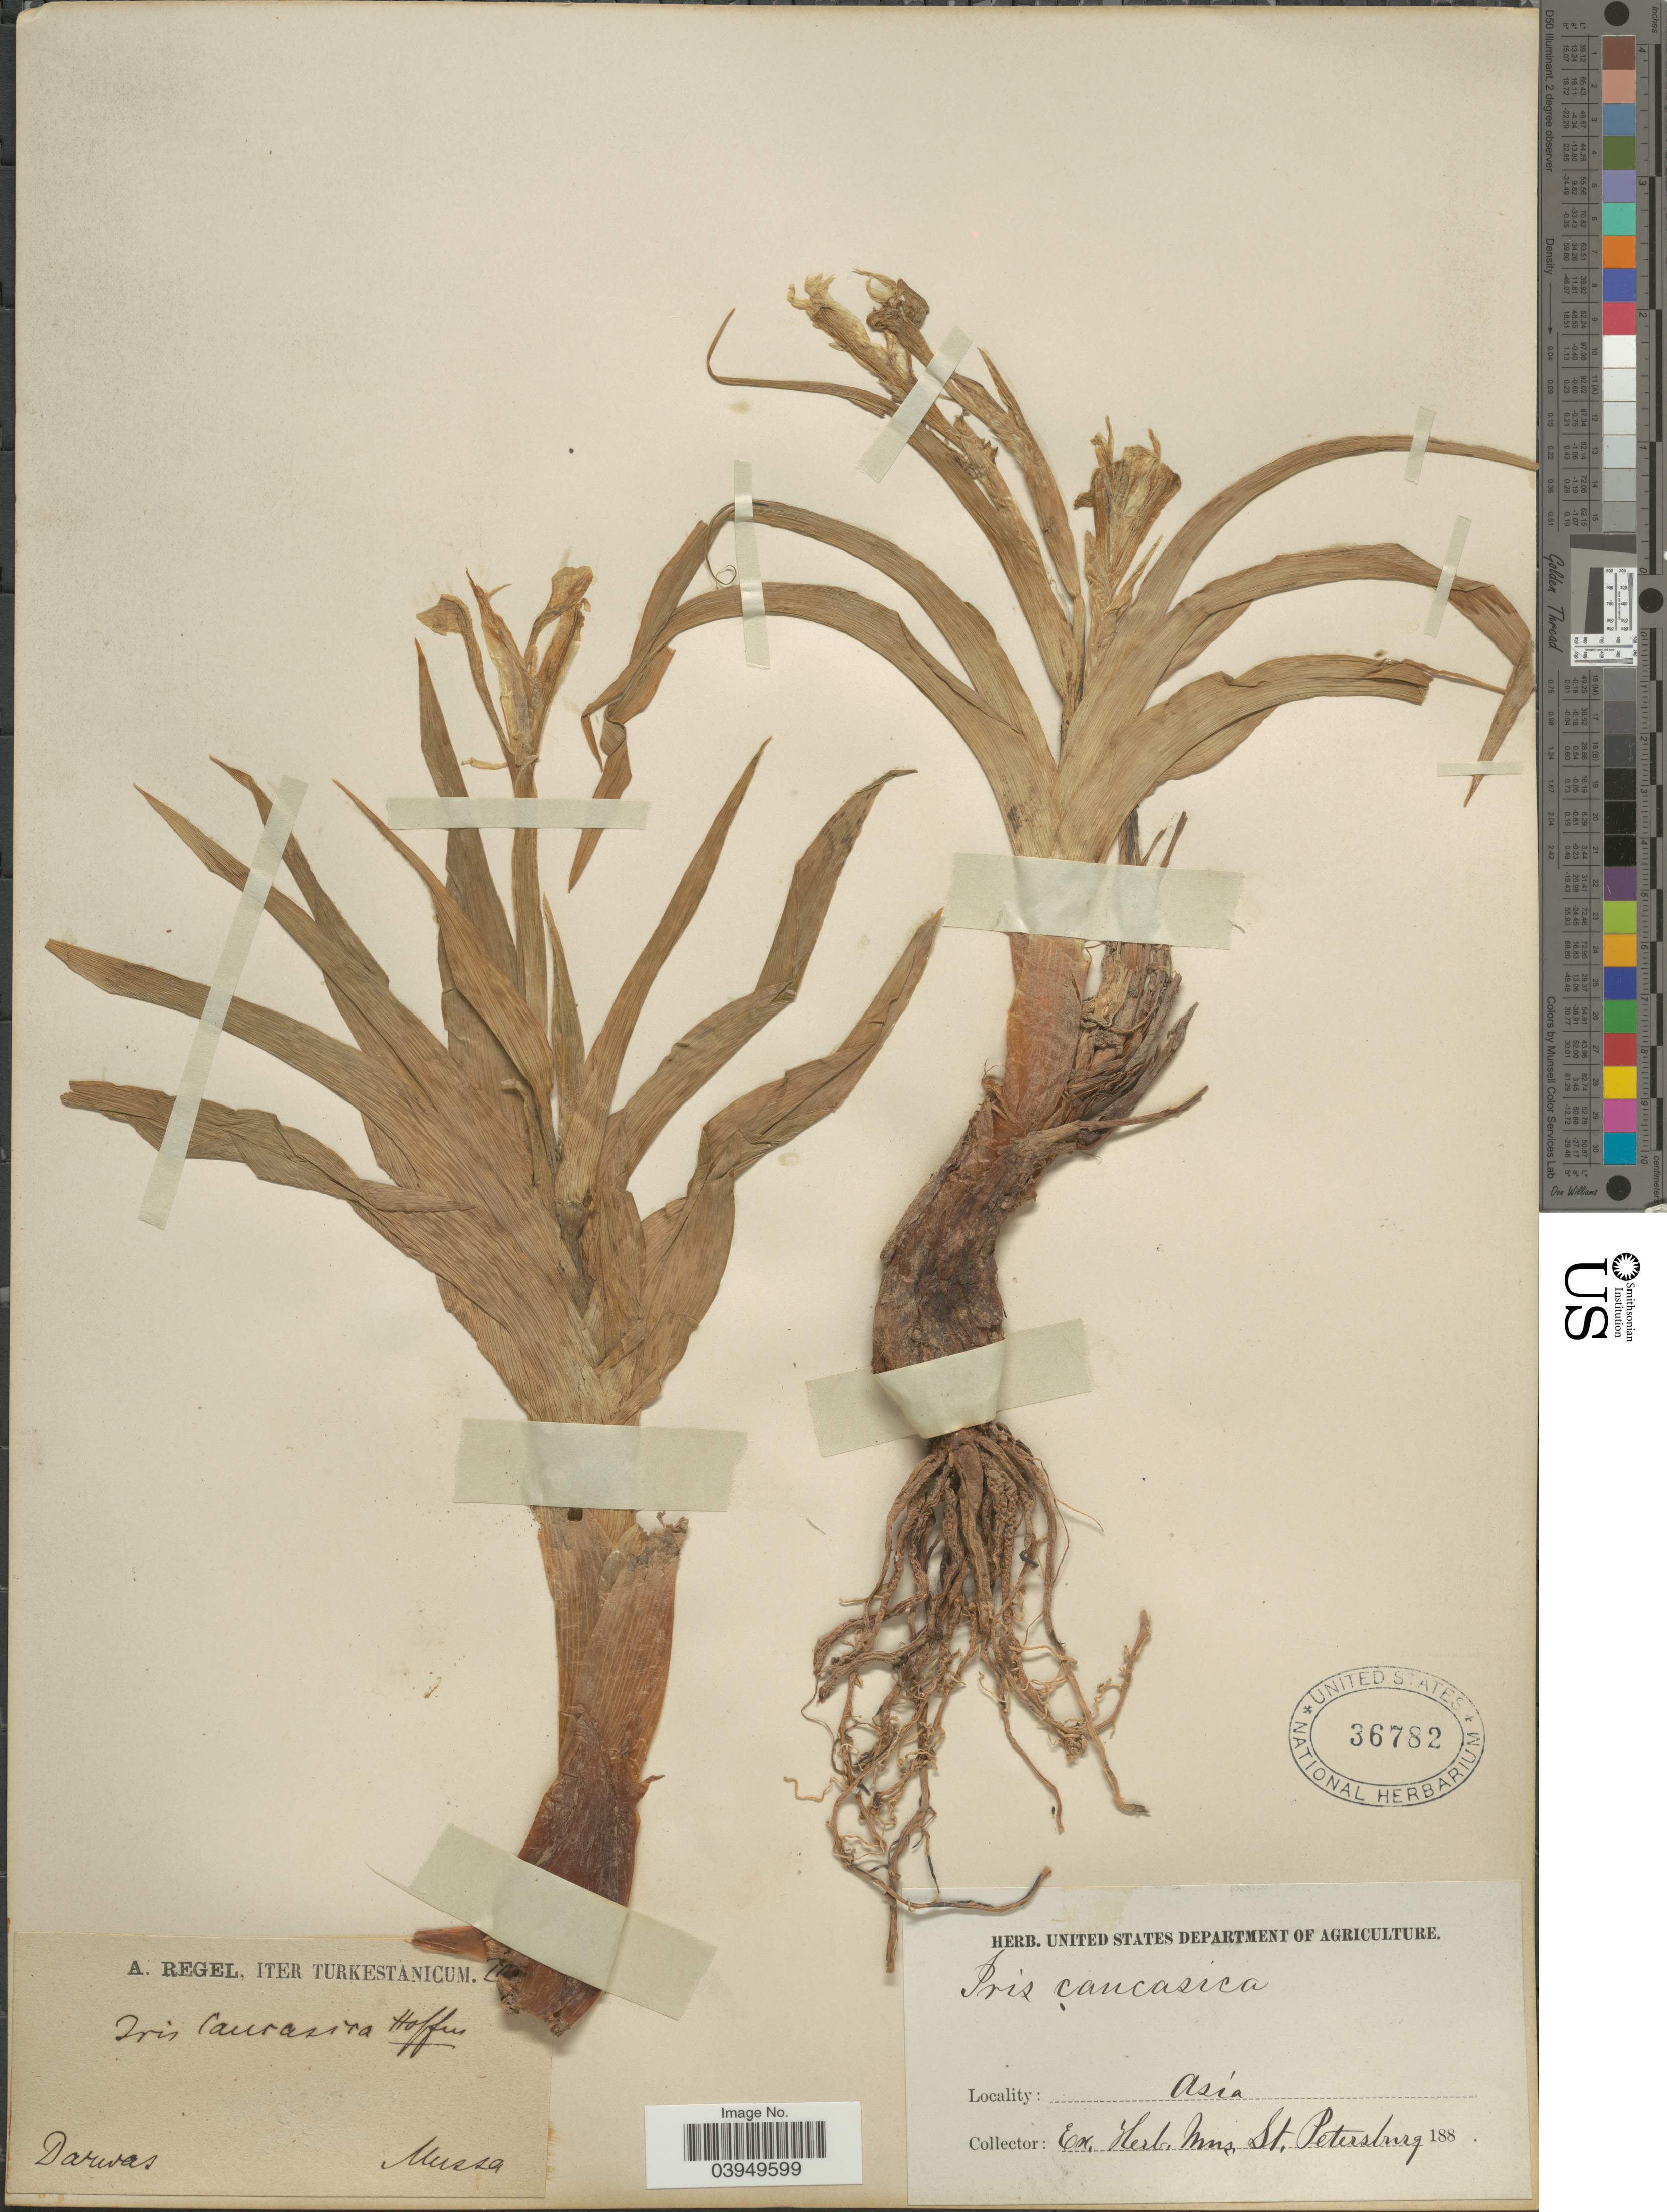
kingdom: Plantae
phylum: Tracheophyta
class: Liliopsida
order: Asparagales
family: Iridaceae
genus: Iris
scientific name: Iris caucasica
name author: Hoffm.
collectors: ex herb. Mus. St. Petersburg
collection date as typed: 188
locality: Turkestanicum. Darwas. Mussa. Asia.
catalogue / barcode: US 36782